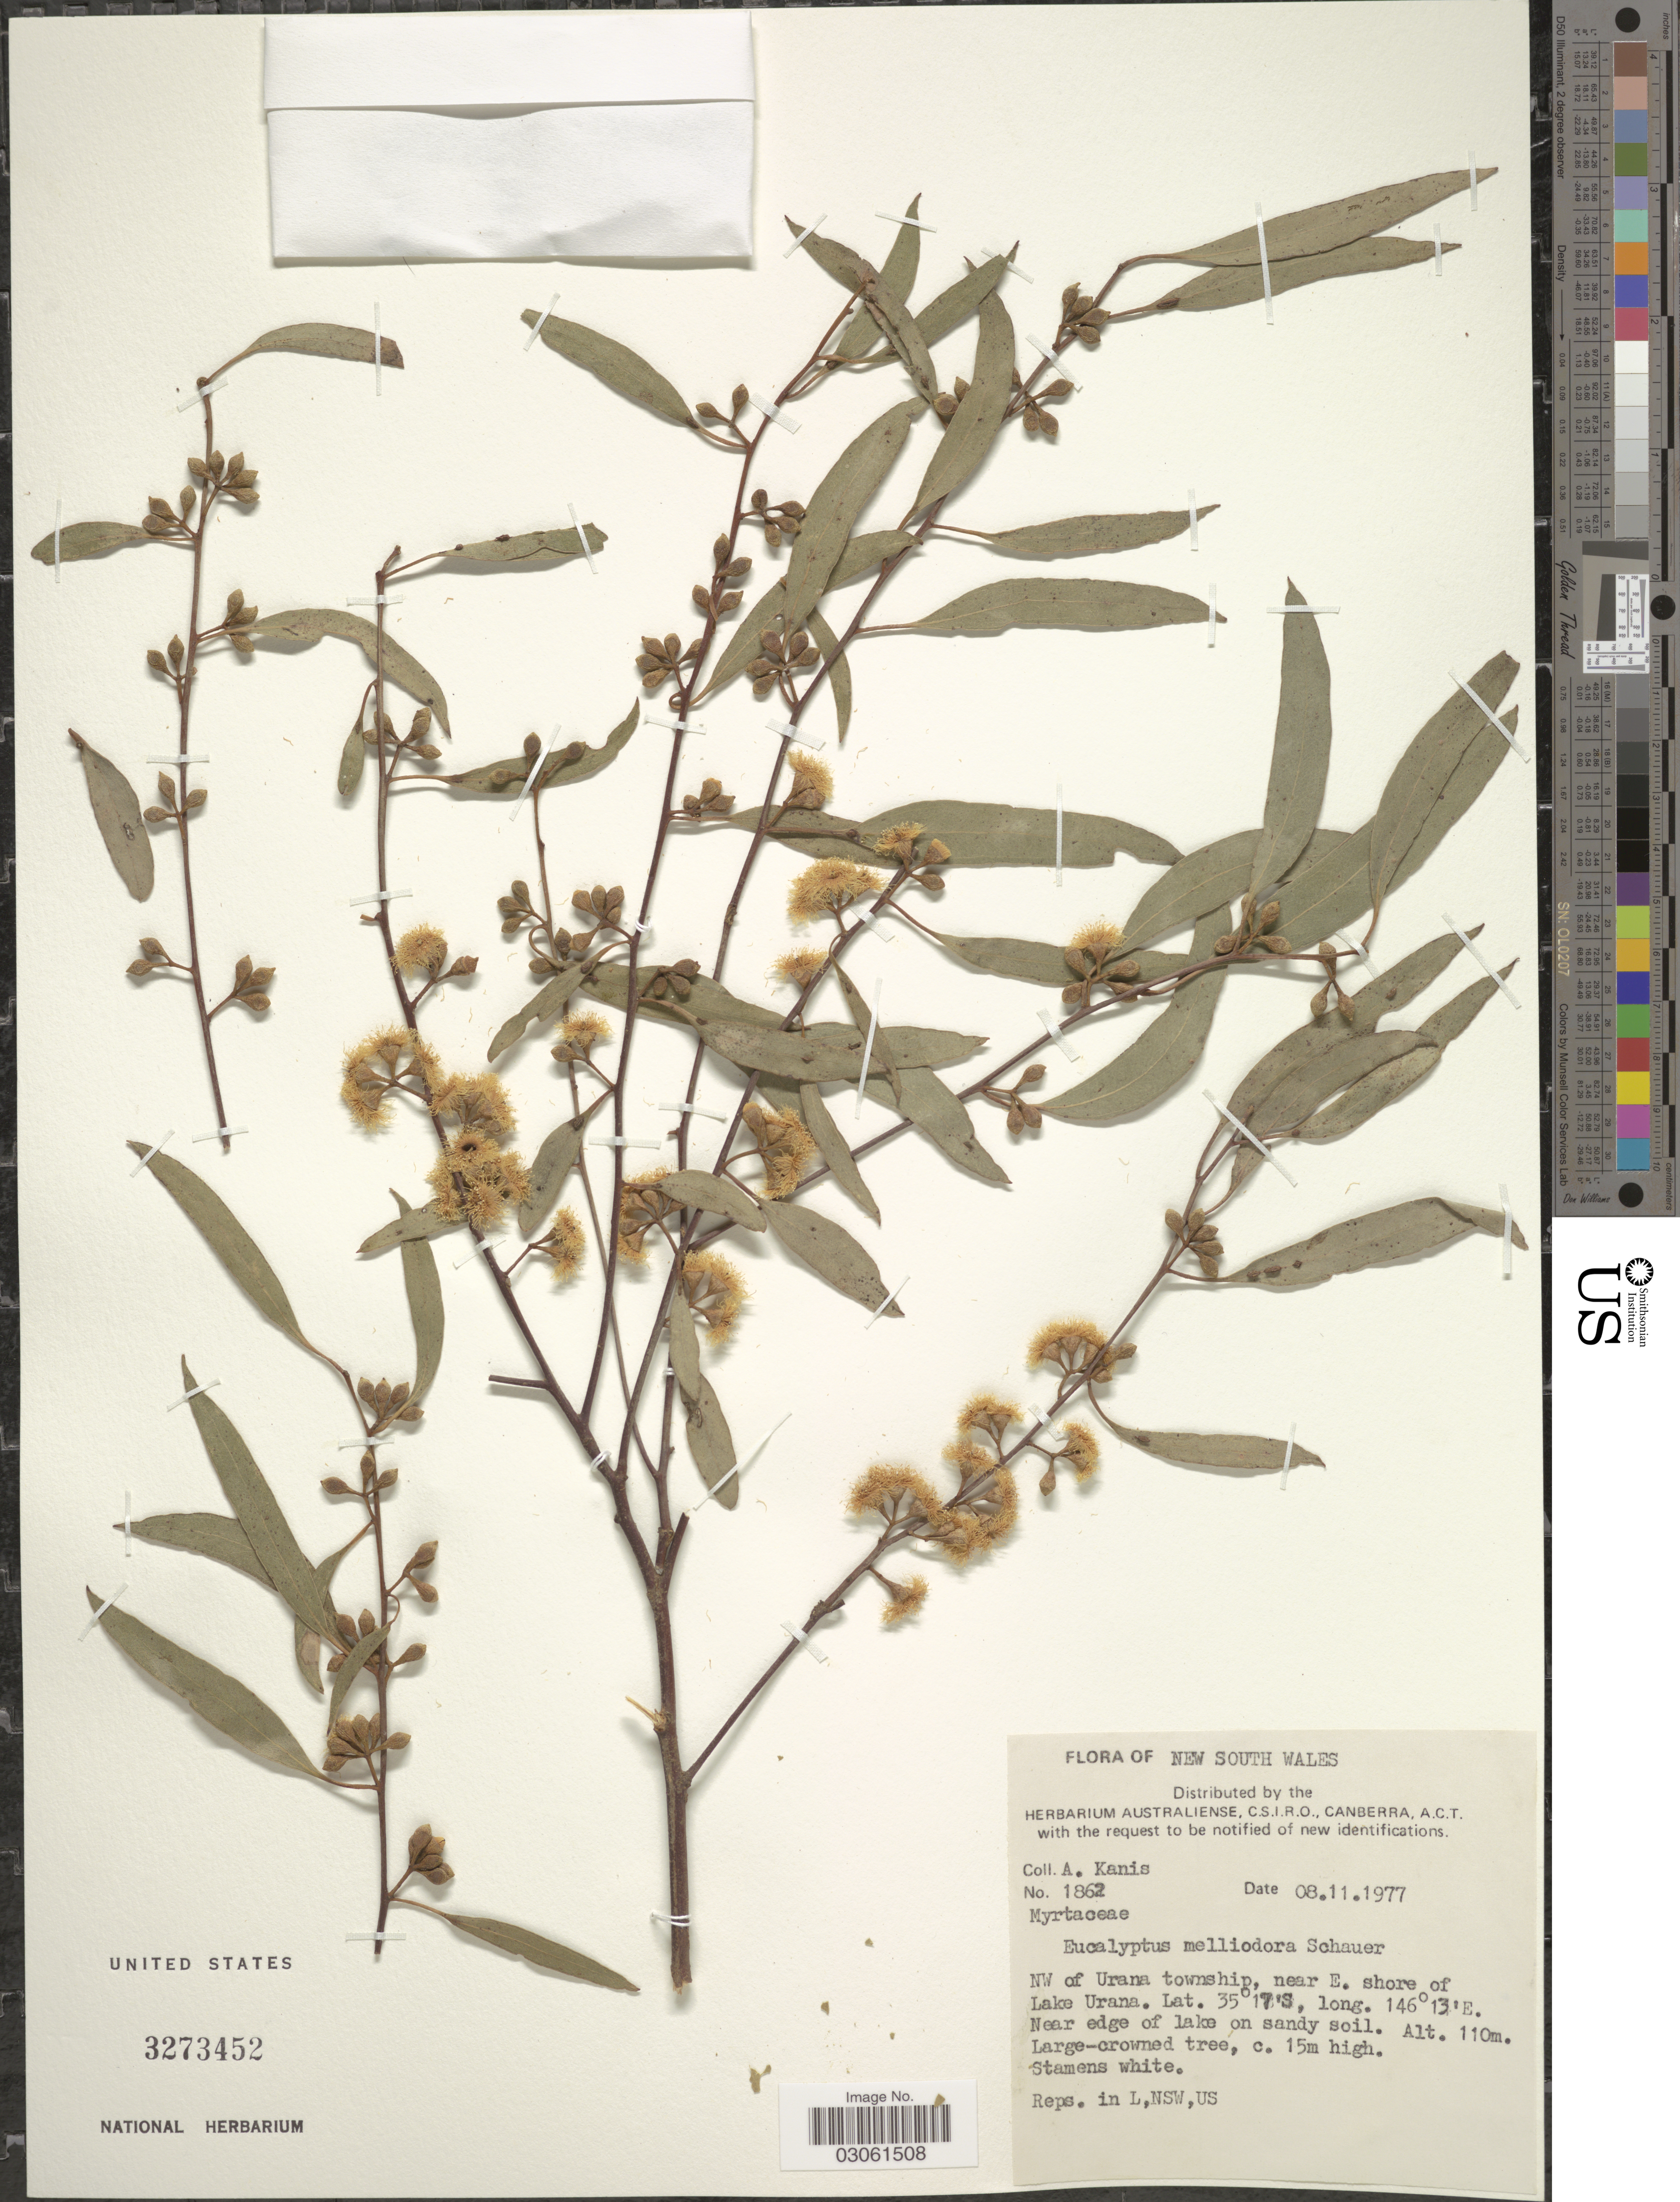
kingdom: Plantae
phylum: Tracheophyta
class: Magnoliopsida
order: Myrtales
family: Myrtaceae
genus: Eucalyptus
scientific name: Eucalyptus melliodora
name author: A. Cunn. ex S. Schauer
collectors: A. Kanis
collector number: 1862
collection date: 1977-11-08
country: Australia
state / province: New South Wales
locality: NW of Urana township, near E. shore of Lake Urana.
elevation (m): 110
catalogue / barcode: US 3273452